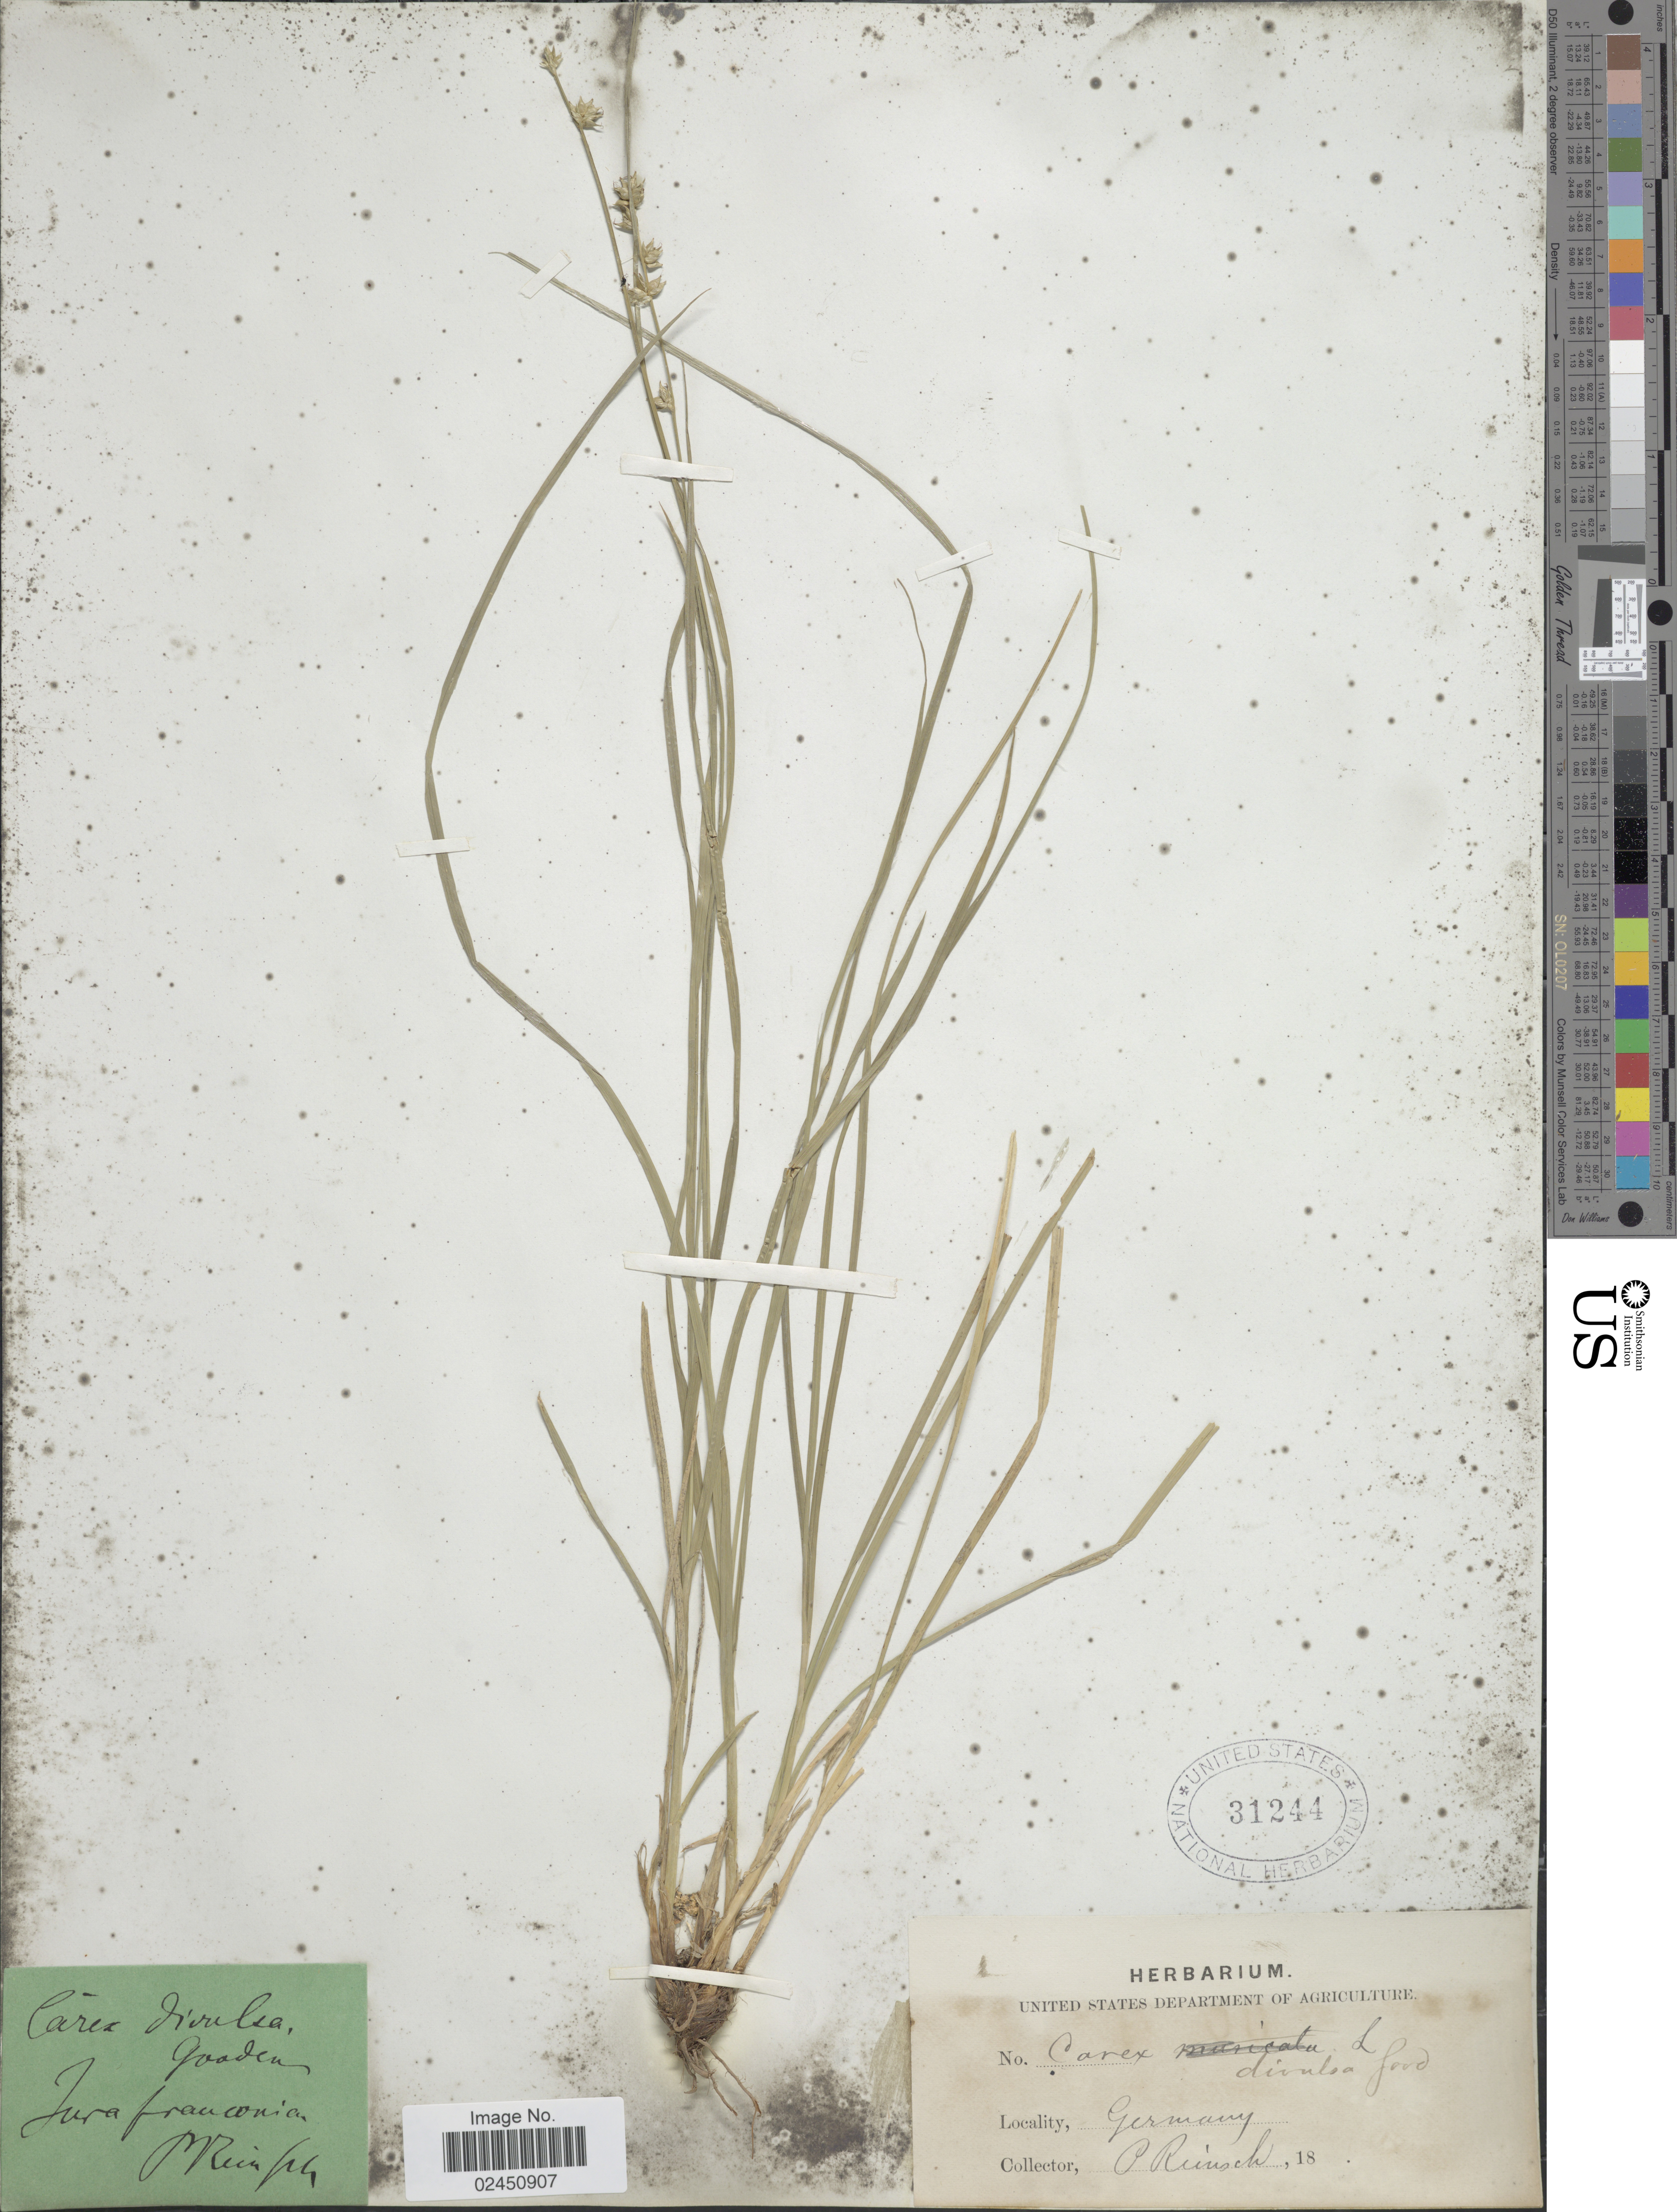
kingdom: Plantae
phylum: Tracheophyta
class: Liliopsida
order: Poales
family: Cyperaceae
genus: Carex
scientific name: Carex muricata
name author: L.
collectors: P. Ruisch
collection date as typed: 18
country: Germany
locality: Jura franconia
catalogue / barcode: US 31244